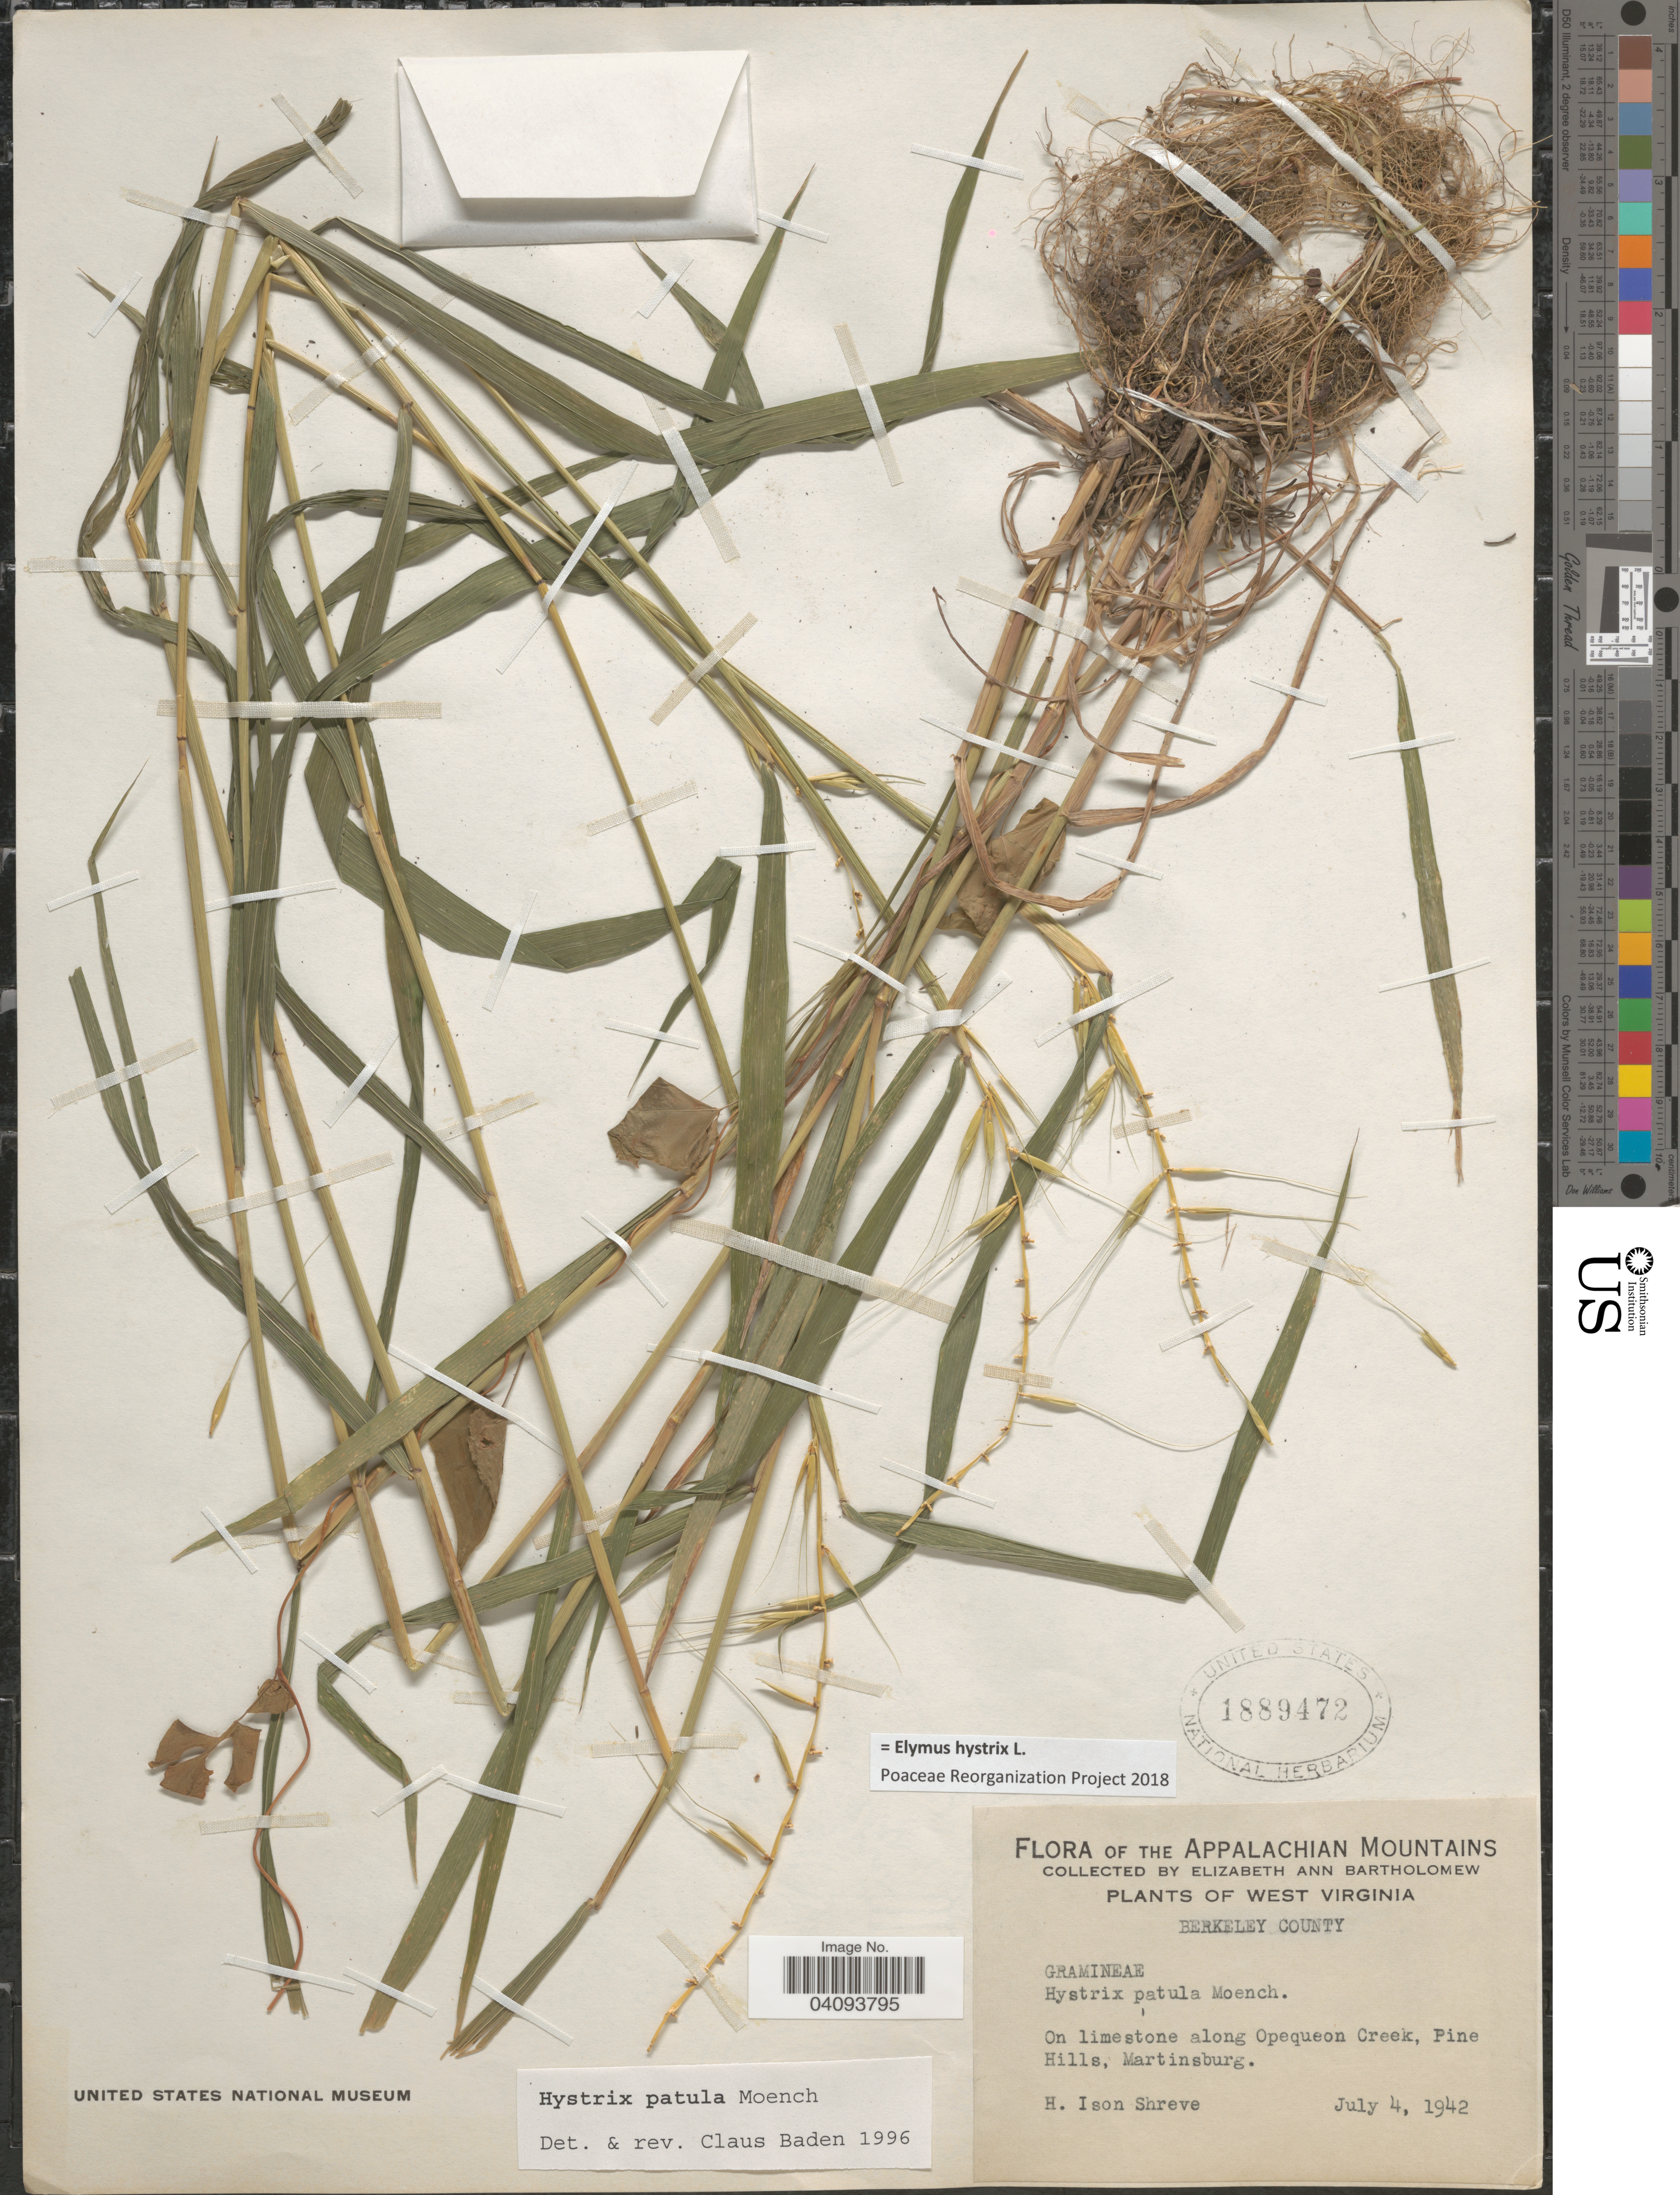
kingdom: Plantae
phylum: Tracheophyta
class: Liliopsida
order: Poales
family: Poaceae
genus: Elymus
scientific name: Elymus hystrix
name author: L.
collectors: E. Bartholomew & H. Shreve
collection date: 1942-07-04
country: United States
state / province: West Virginia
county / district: Berkeley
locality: The Appalachian Mountains. Berkeley County. On limestone along Opequeon Creek, Pine Hills, Martinsburg.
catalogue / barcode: US 1889472